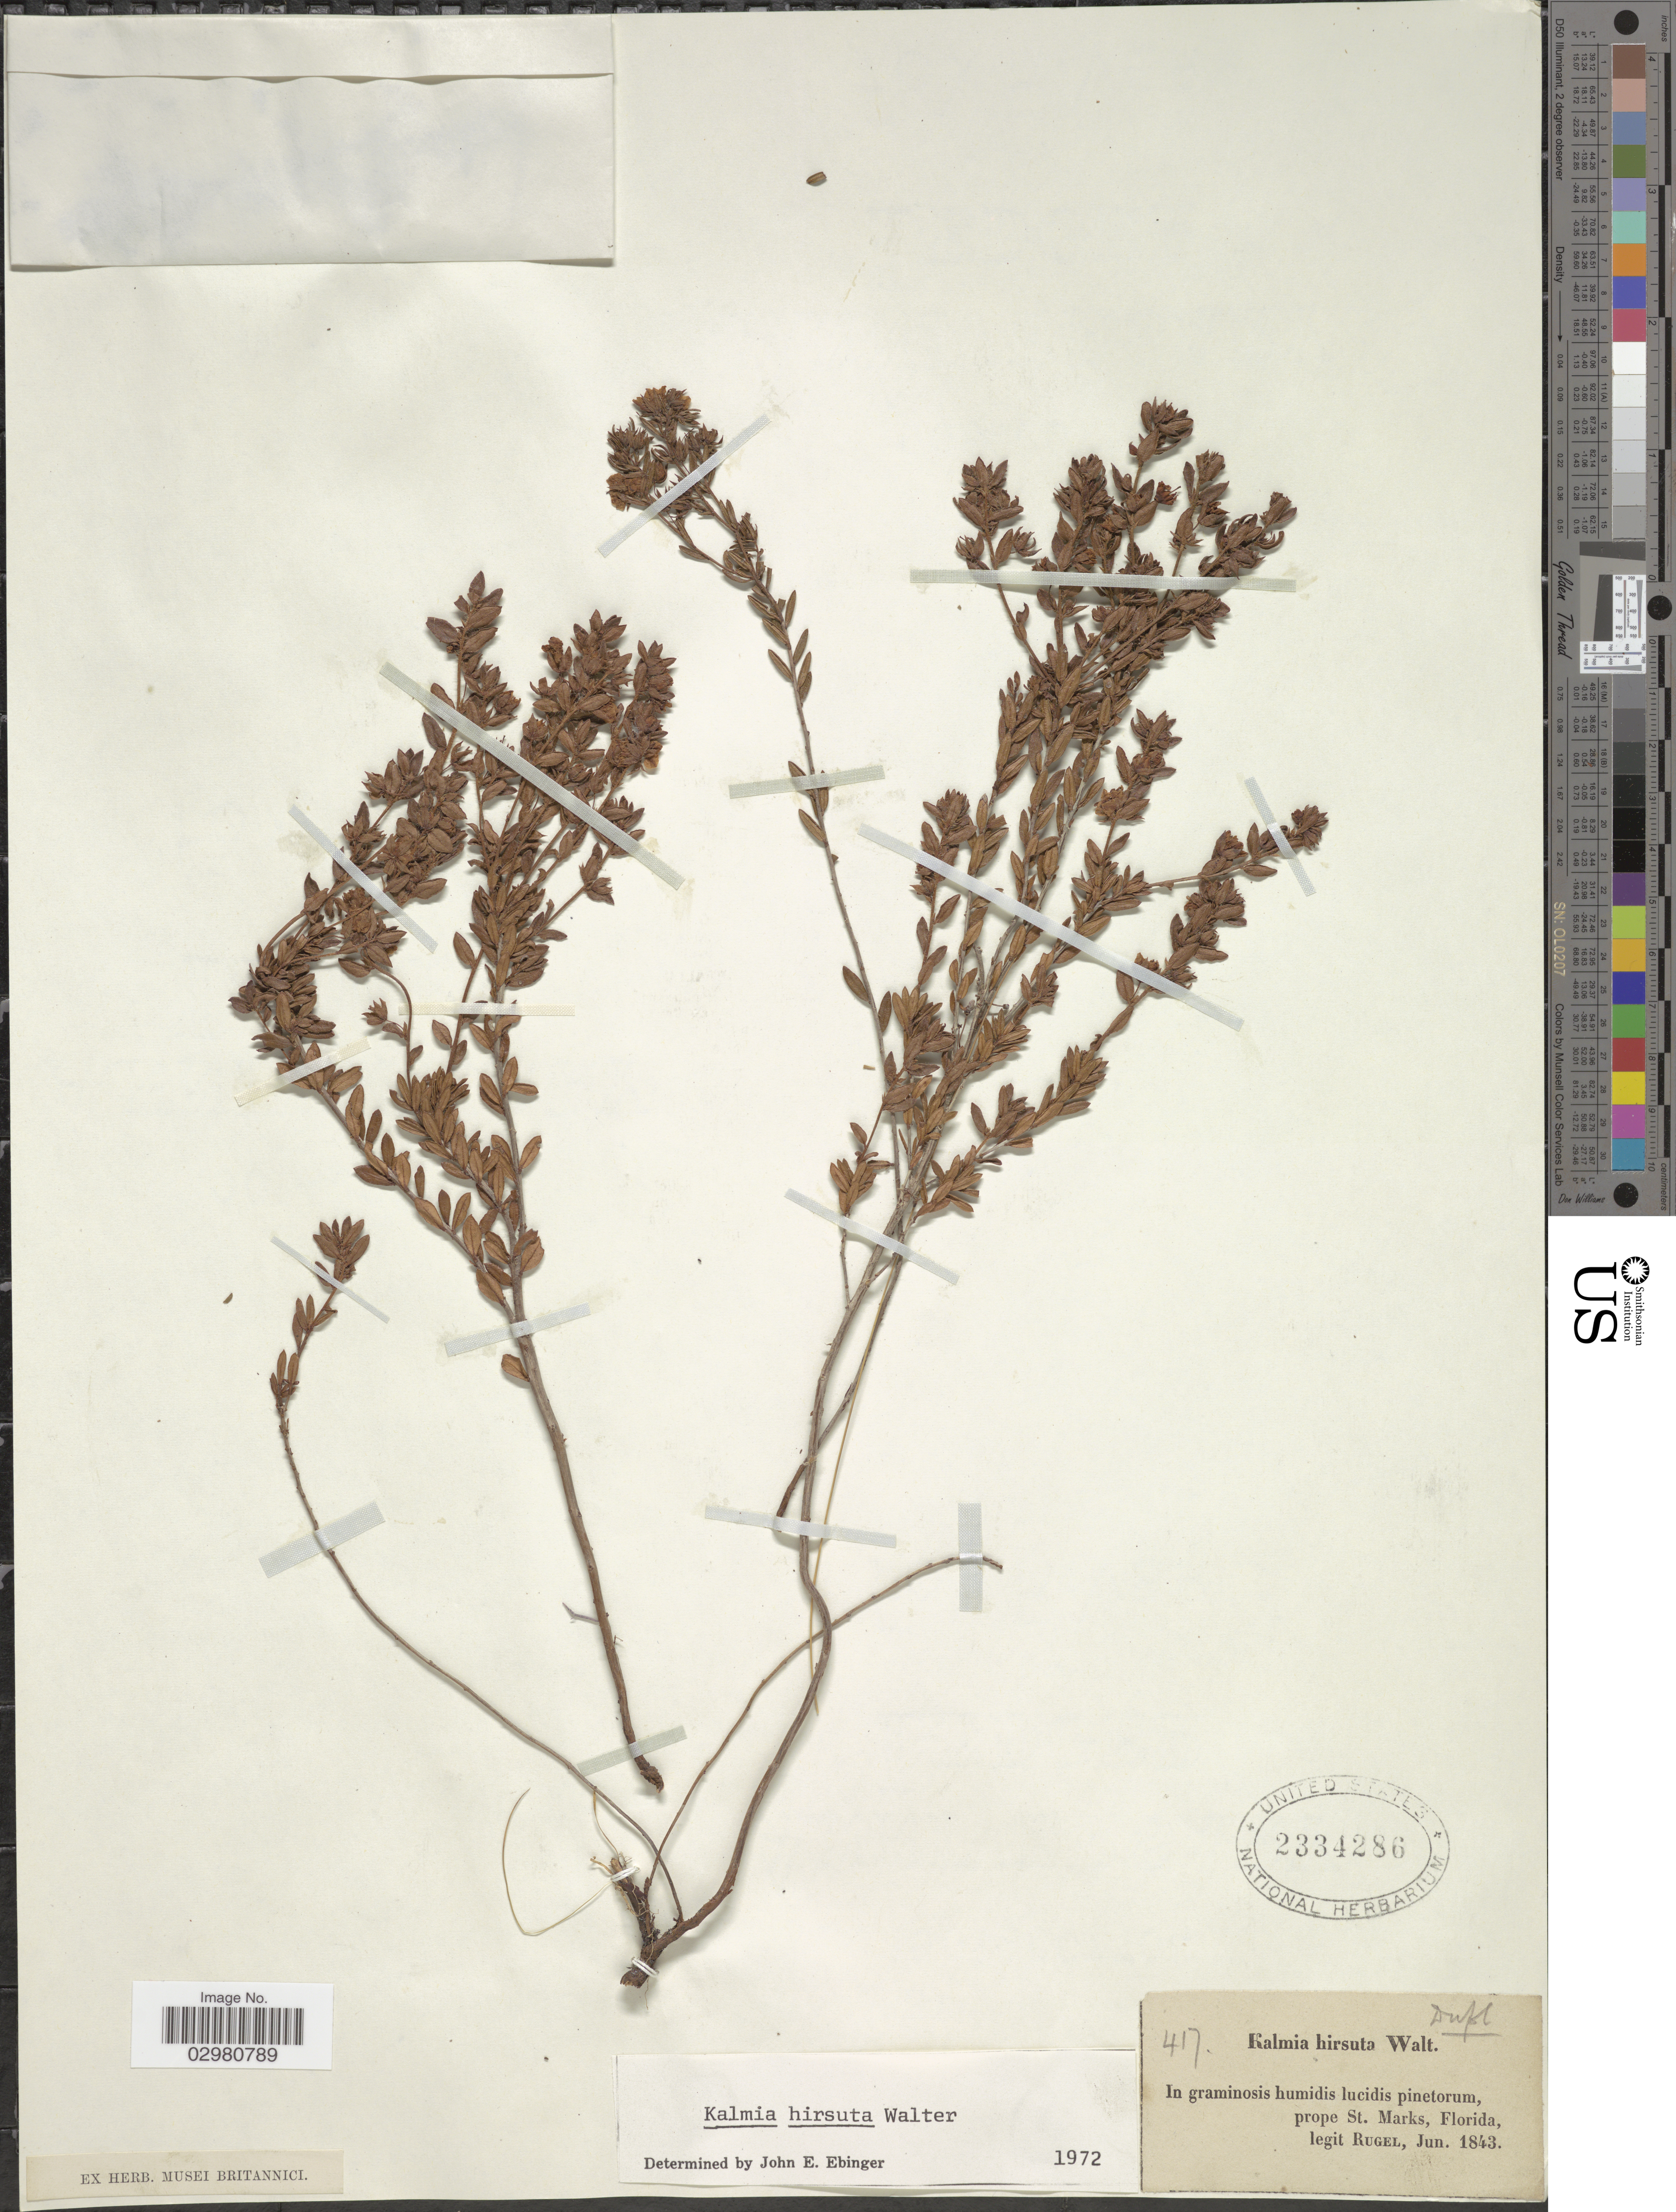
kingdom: Plantae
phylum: Tracheophyta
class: Magnoliopsida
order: Ericales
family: Ericaceae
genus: Kalmia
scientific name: Kalmia hirsuta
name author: Walter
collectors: Rugel, --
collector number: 417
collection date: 1843-06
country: United States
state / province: Florida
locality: Prope St. Marks.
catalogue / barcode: US 2334286